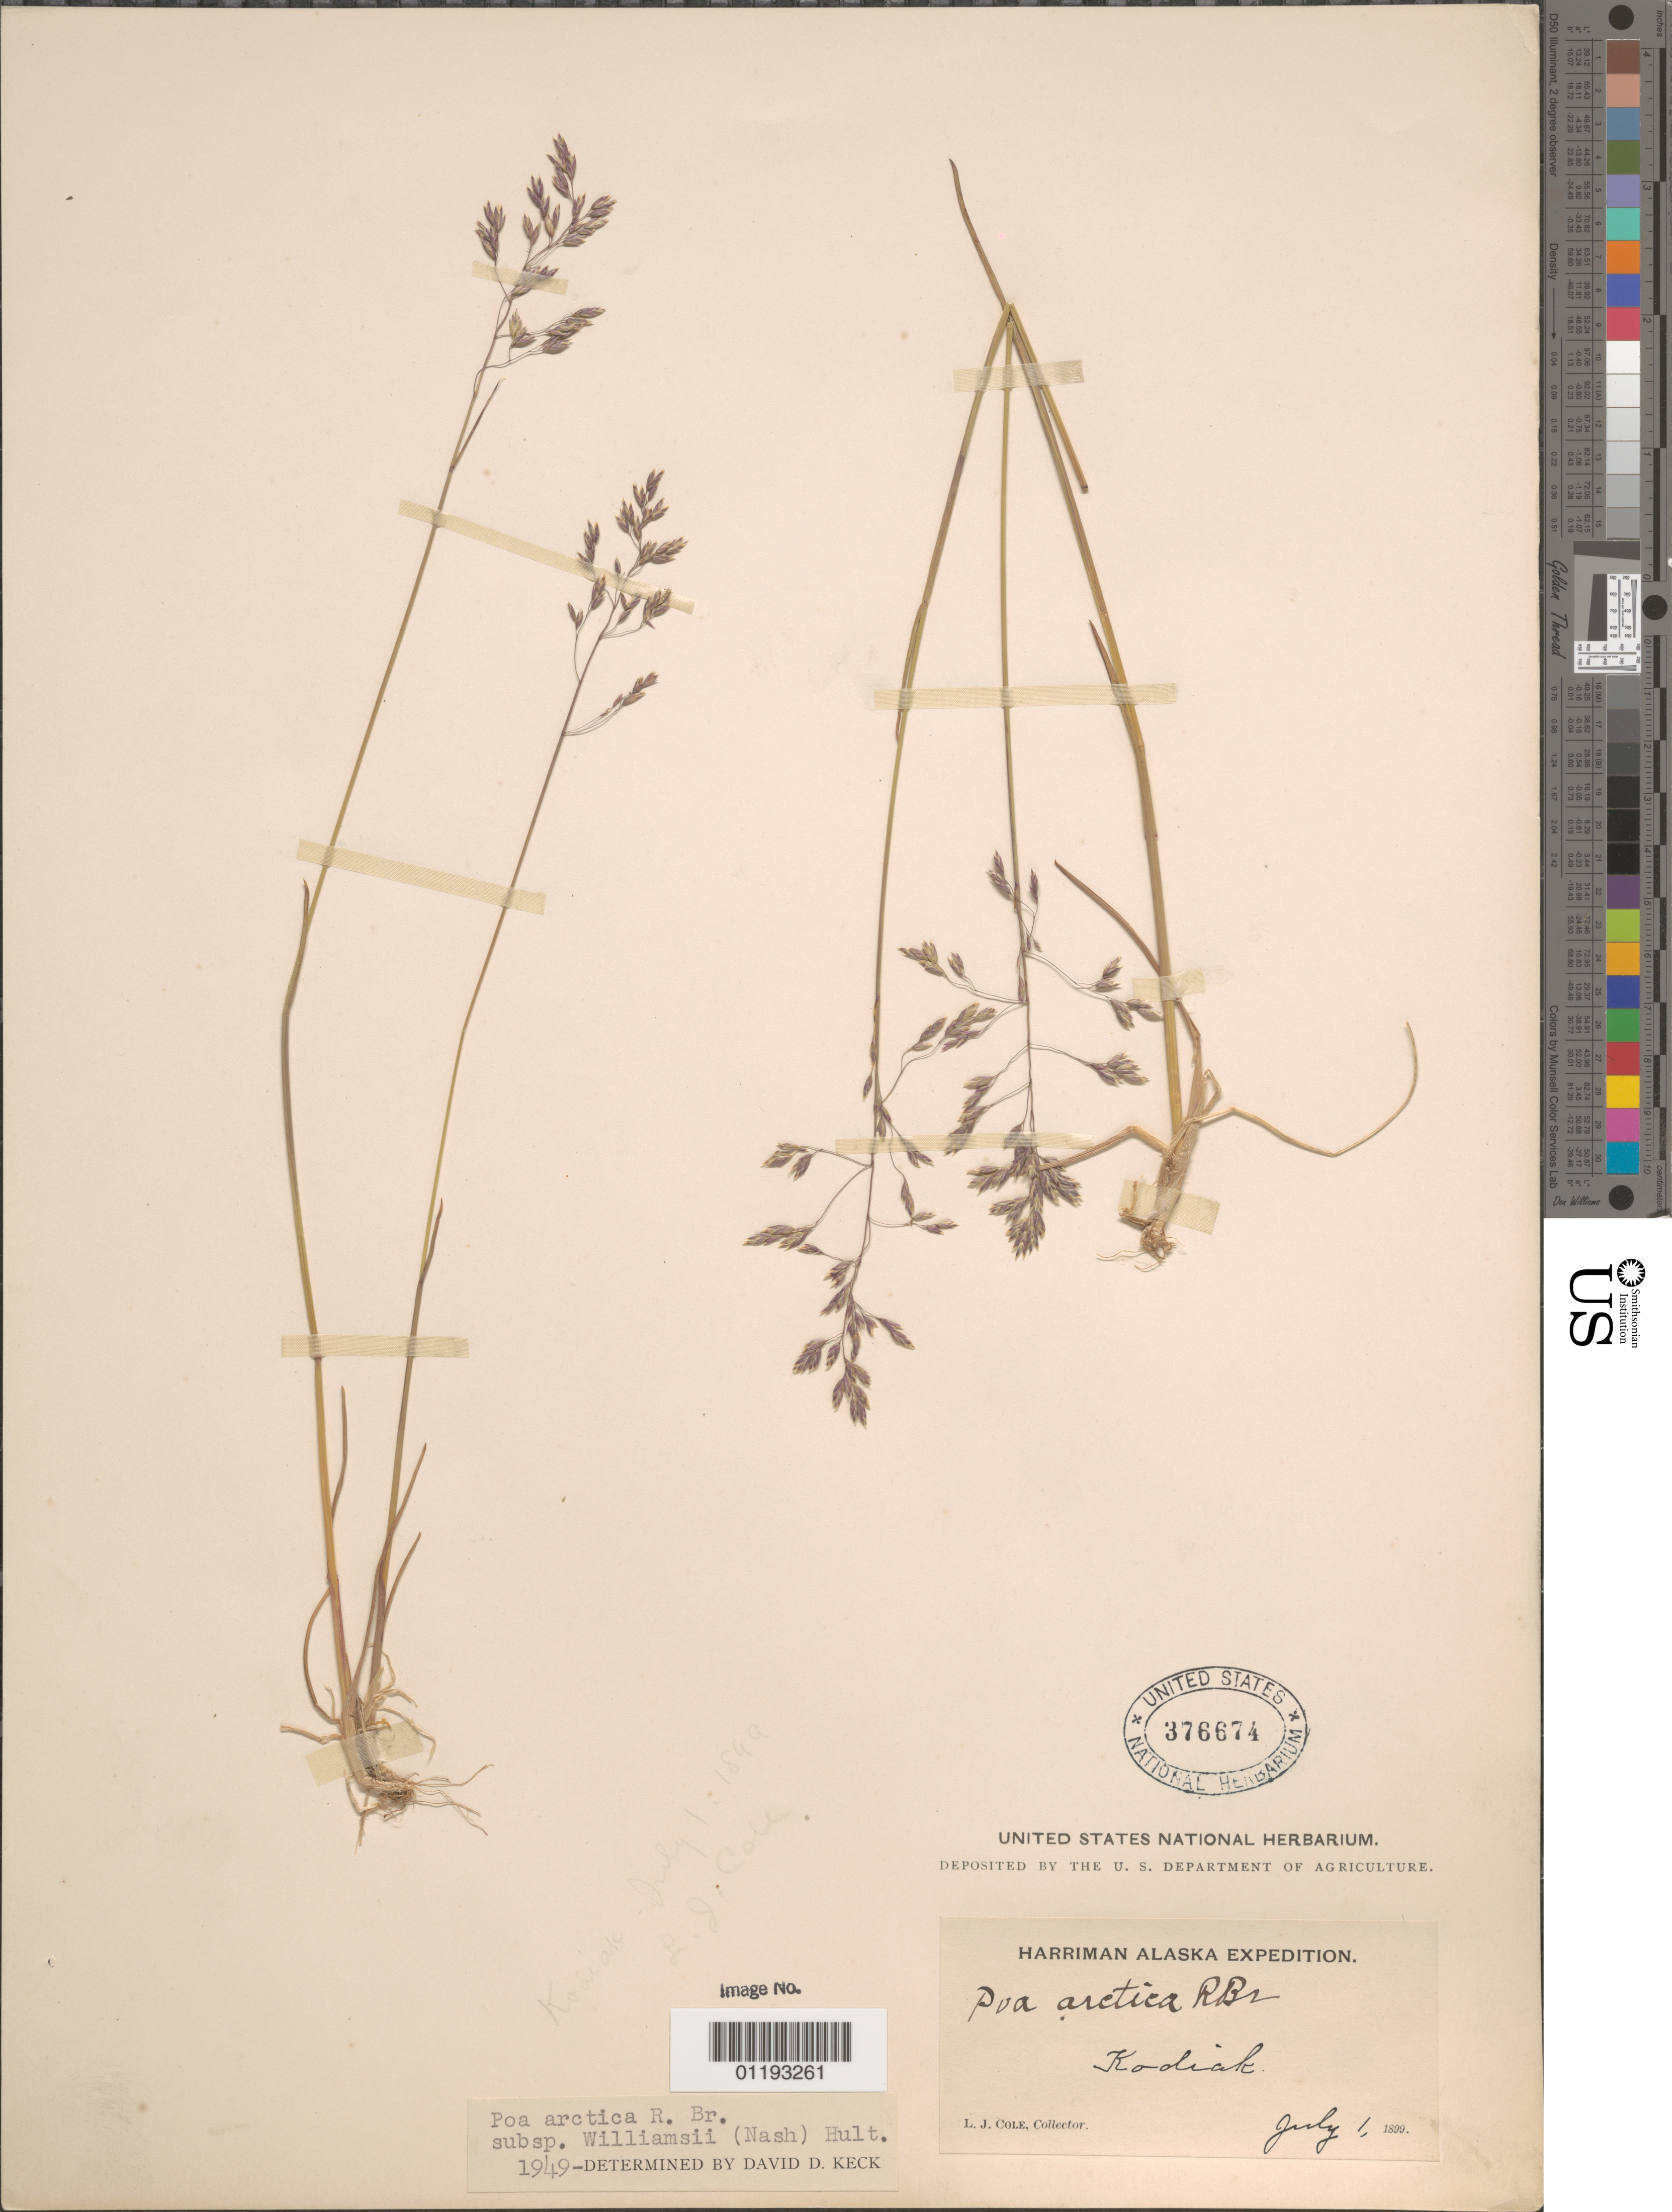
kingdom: Plantae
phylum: Tracheophyta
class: Liliopsida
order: Poales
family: Poaceae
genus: Poa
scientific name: Poa arctica subsp. williamsii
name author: (Nash) Hultén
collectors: L. Cole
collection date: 1899-07-01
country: United States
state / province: Alaska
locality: Kodiak.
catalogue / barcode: US 376674